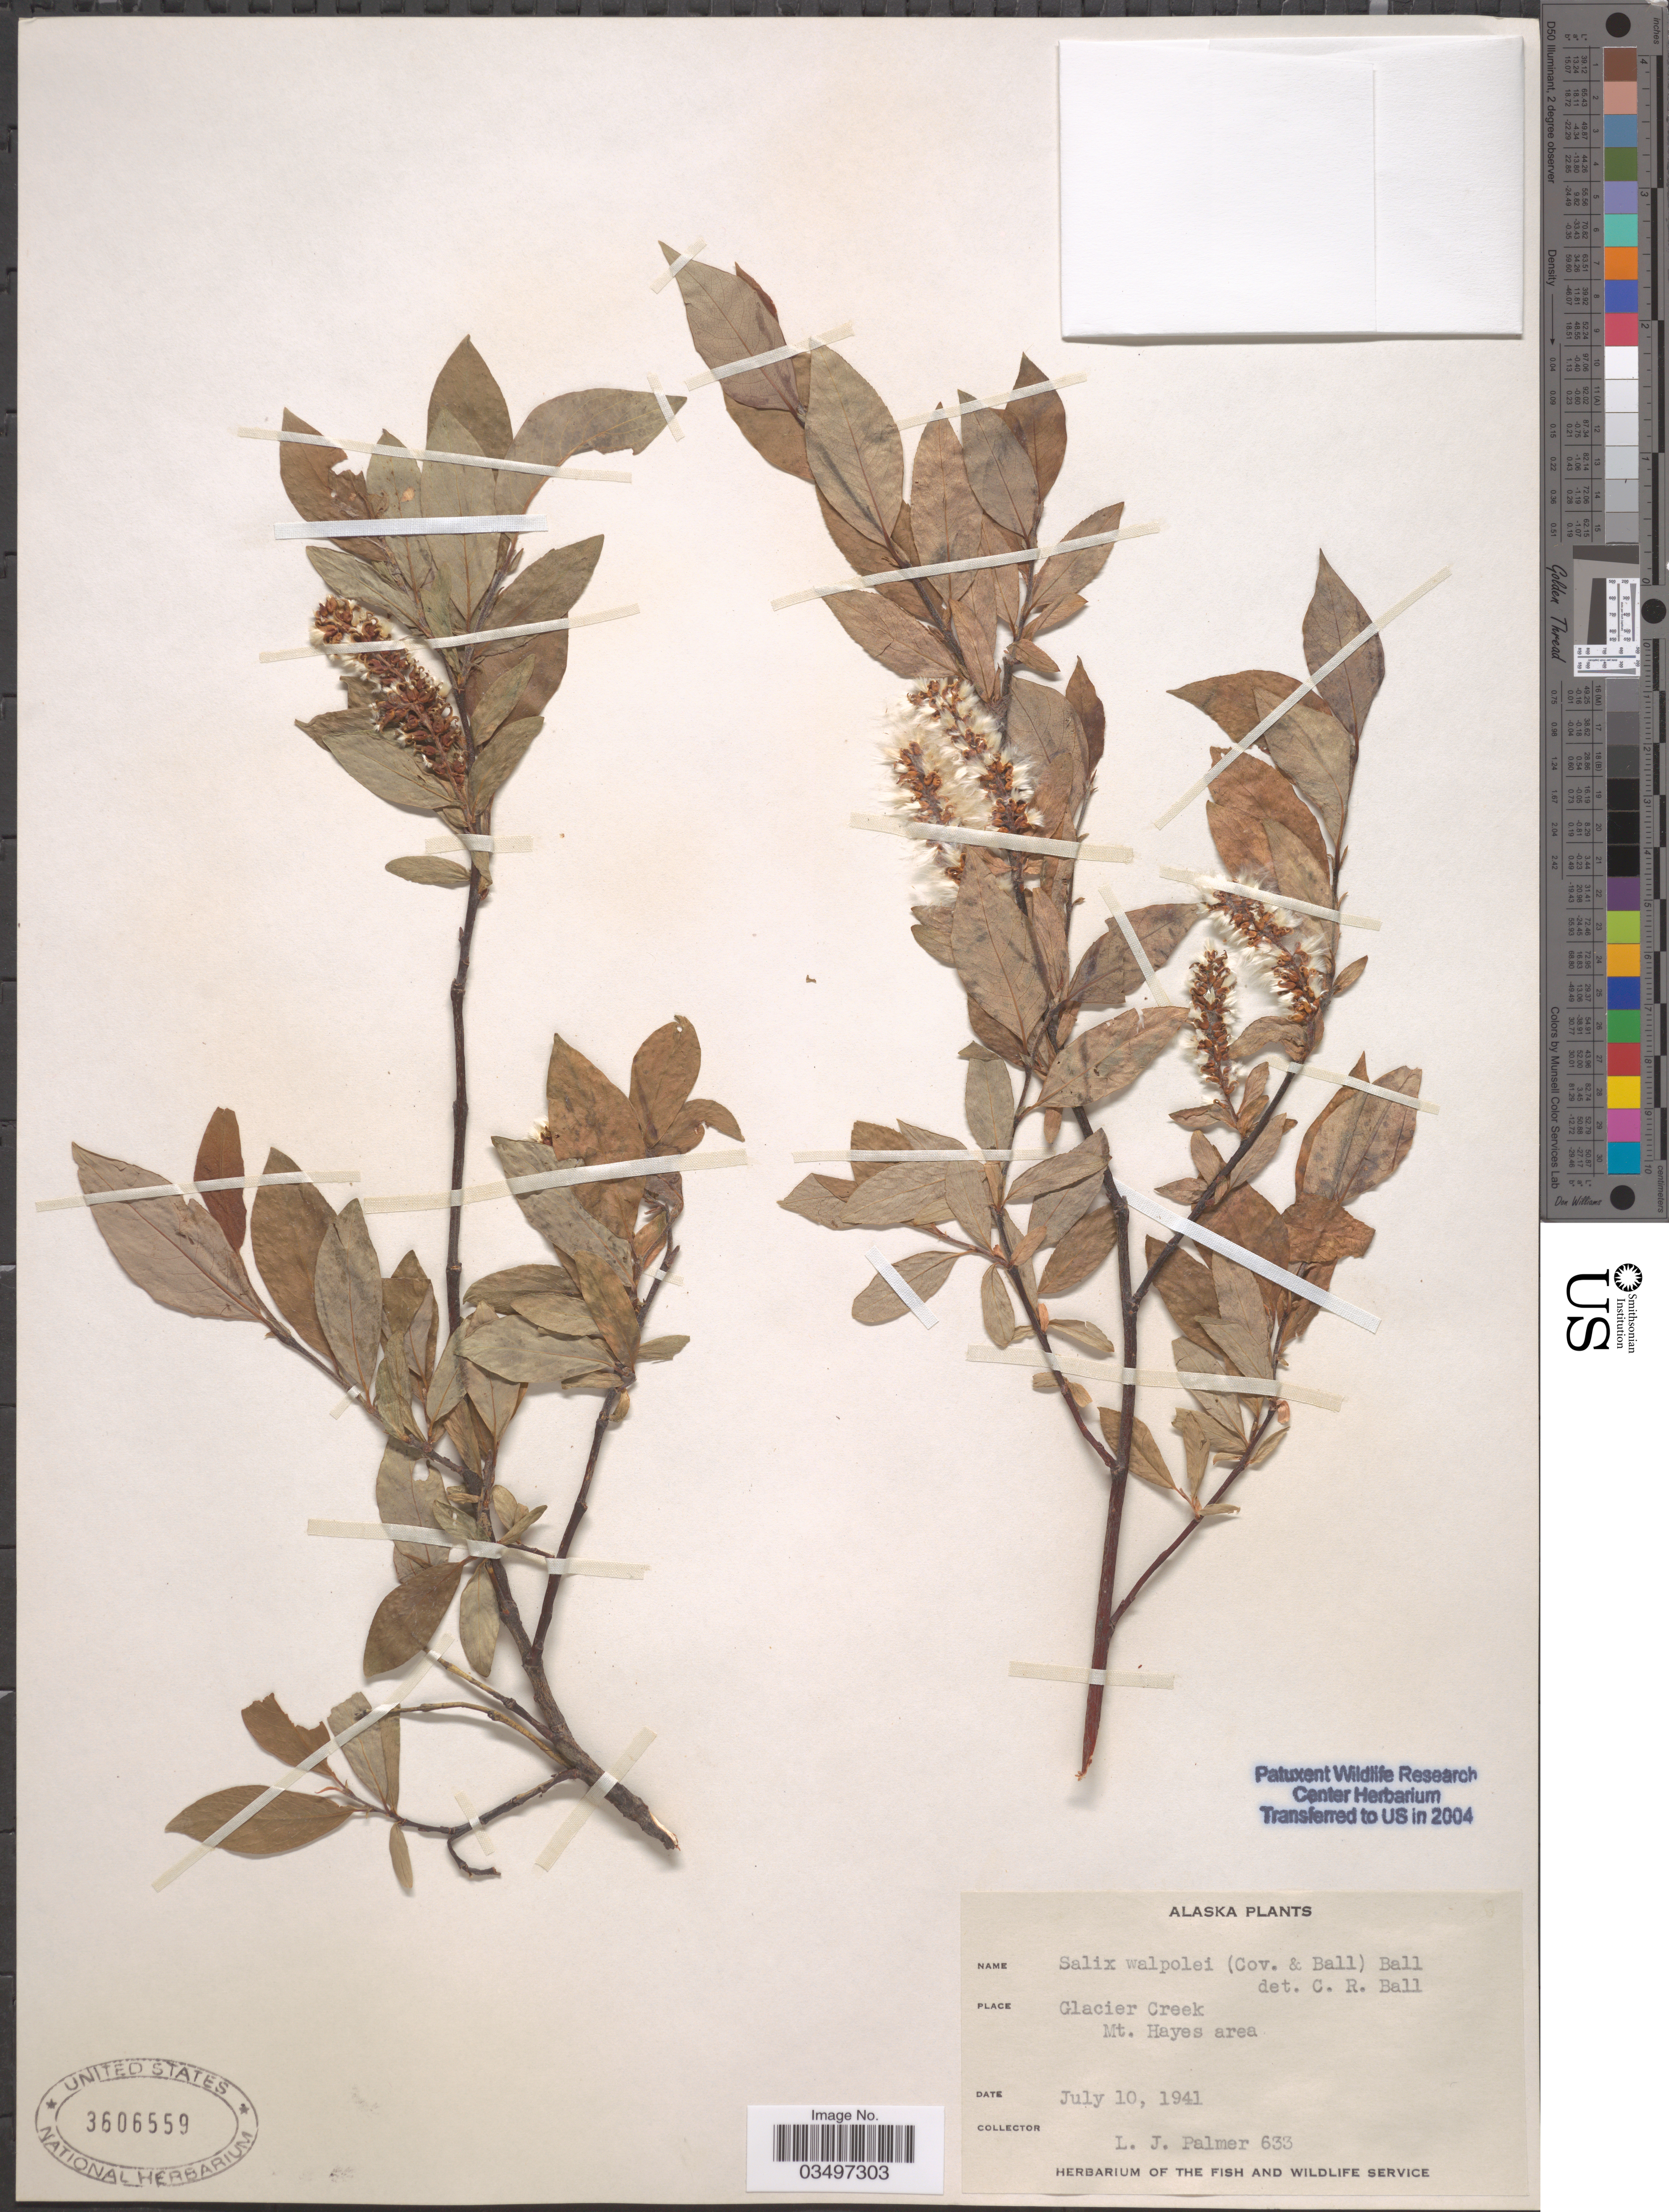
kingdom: Plantae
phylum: Tracheophyta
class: Magnoliopsida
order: Malpighiales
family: Salicaceae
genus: Salix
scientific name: Salix farrae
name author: C.R. Ball in Standl.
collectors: L. J. Palmer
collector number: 633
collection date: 1941-07-10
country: United States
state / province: Alaska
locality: Glacier Creek, Mt. Hayes area.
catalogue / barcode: US 3606559